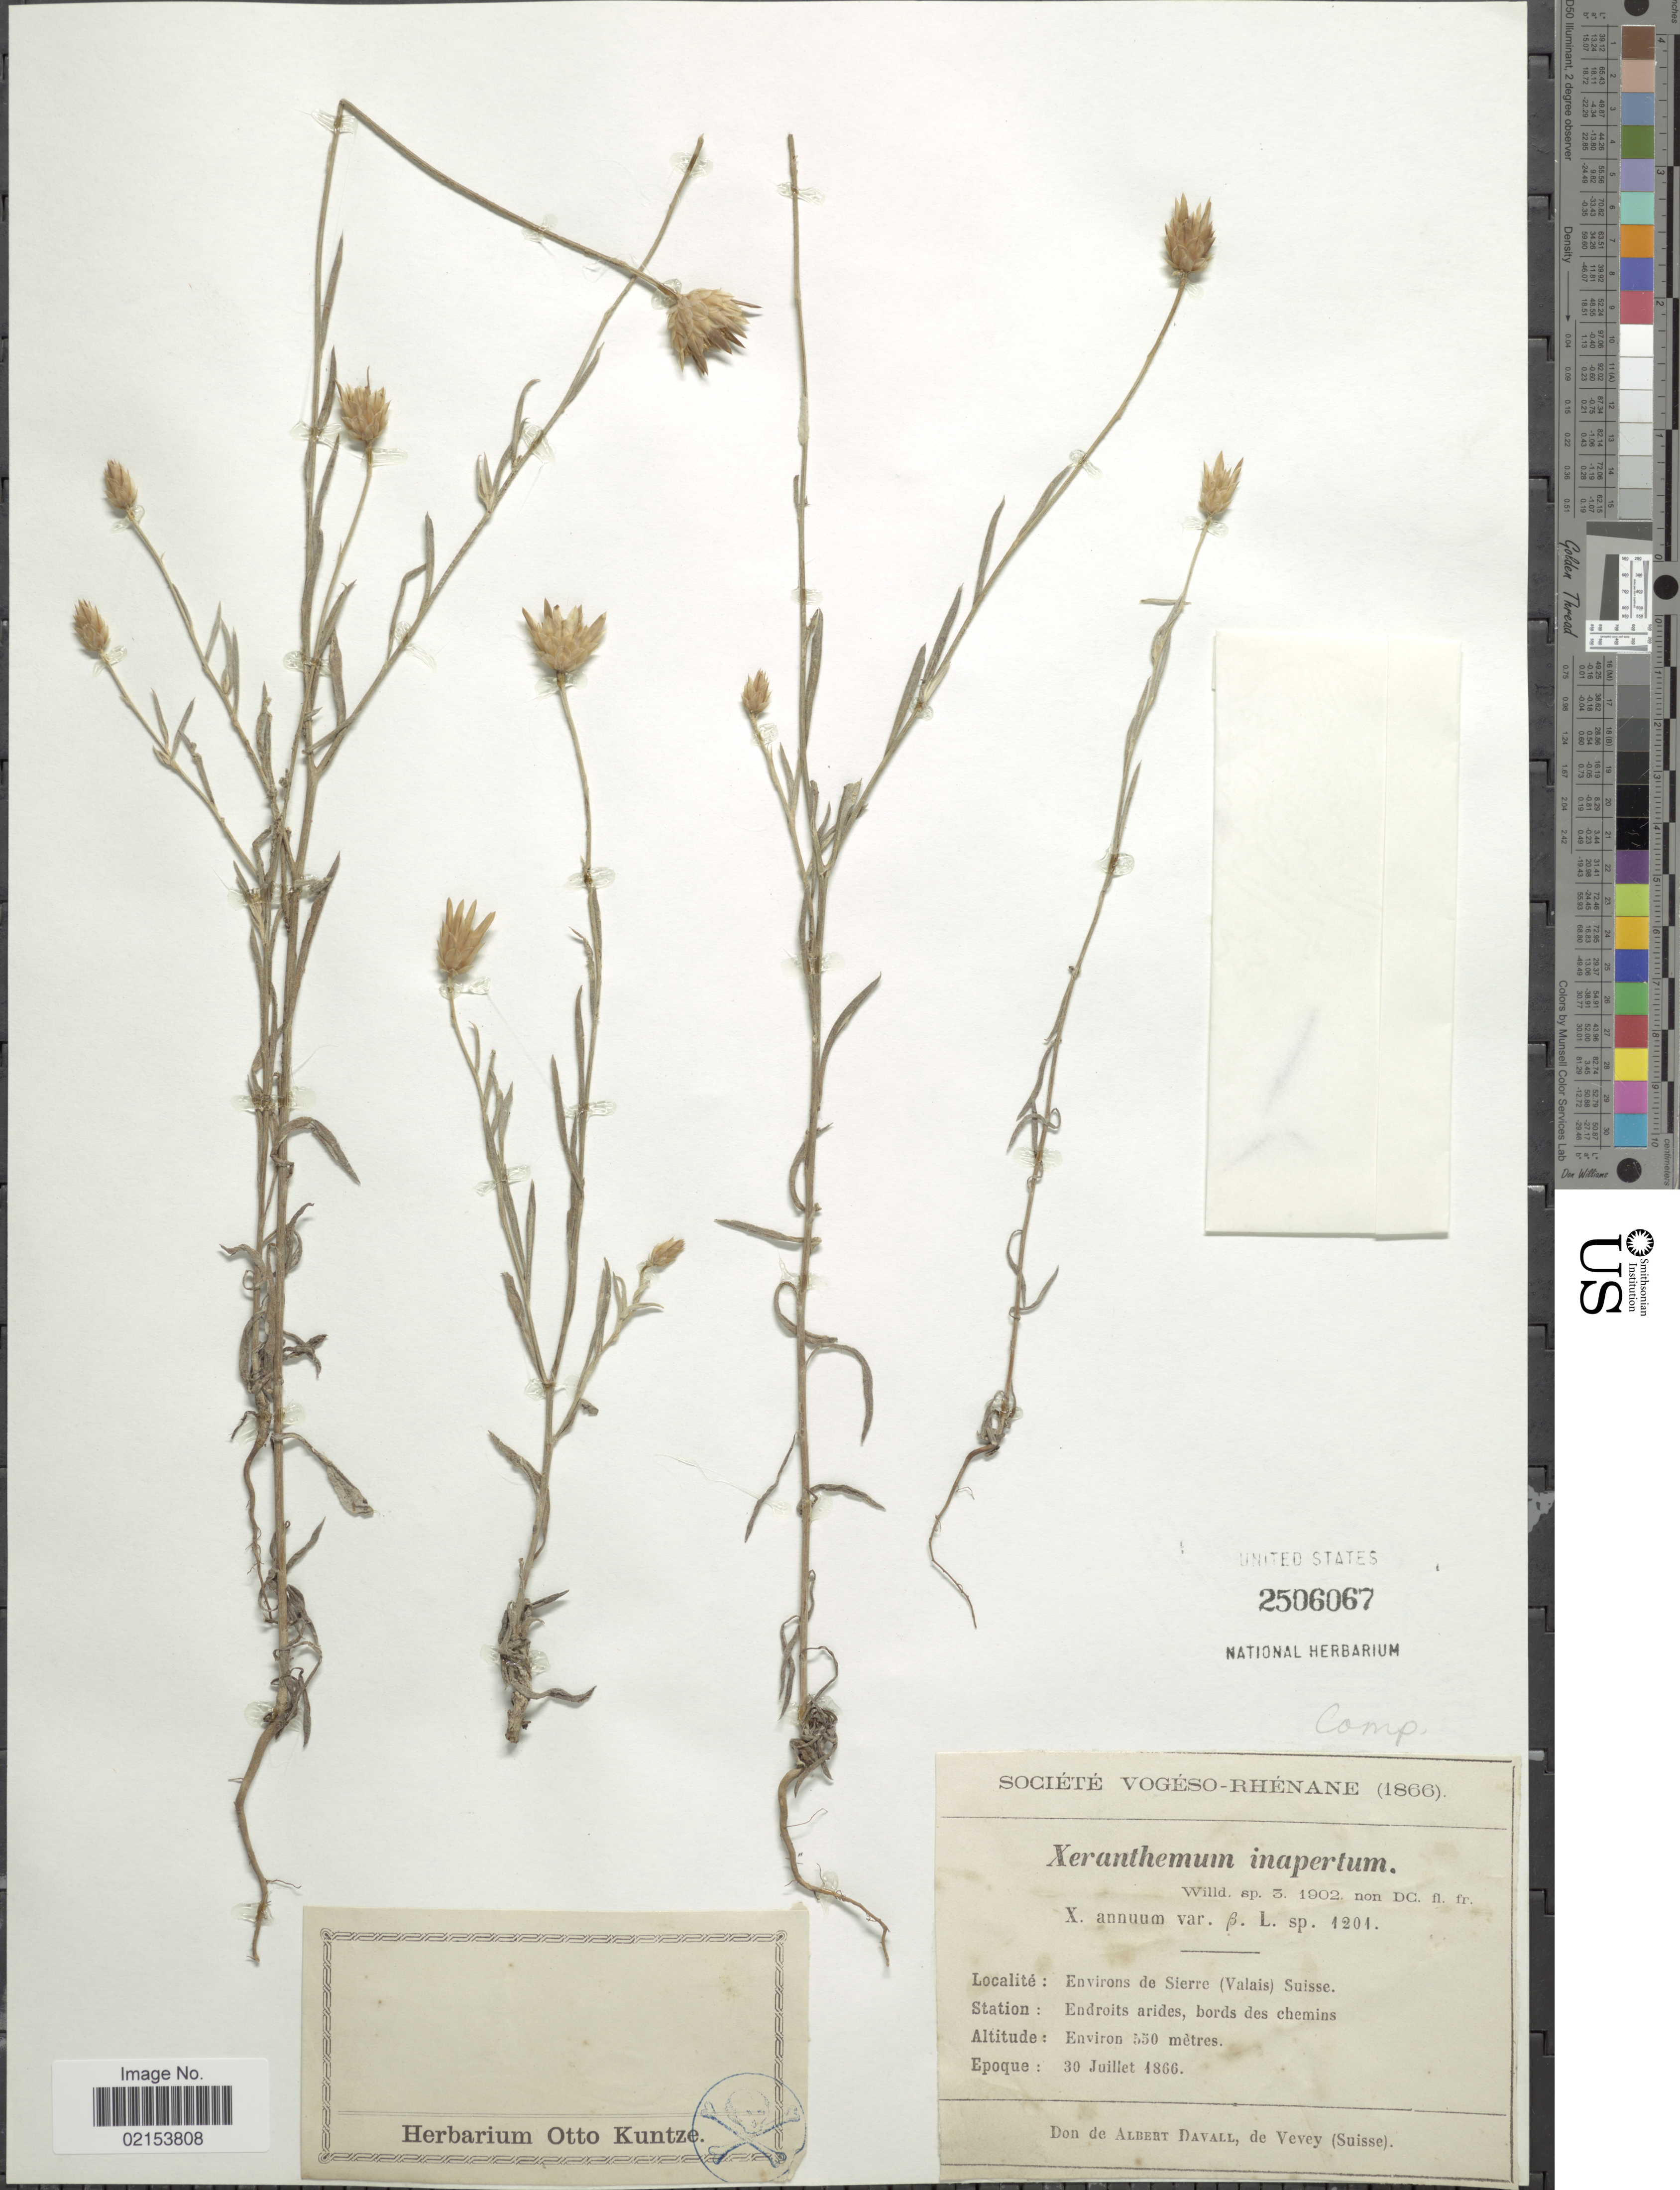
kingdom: Plantae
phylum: Tracheophyta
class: Magnoliopsida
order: Asterales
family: Asteraceae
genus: Xeranthemum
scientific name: Xeranthemum inapertum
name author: (L.) Mill.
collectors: A. Davall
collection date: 1866-07-30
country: Switzerland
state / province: Valais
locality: Environs de Sierre Suisse. Vogeso-Rhenane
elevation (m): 550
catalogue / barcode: US 2506067